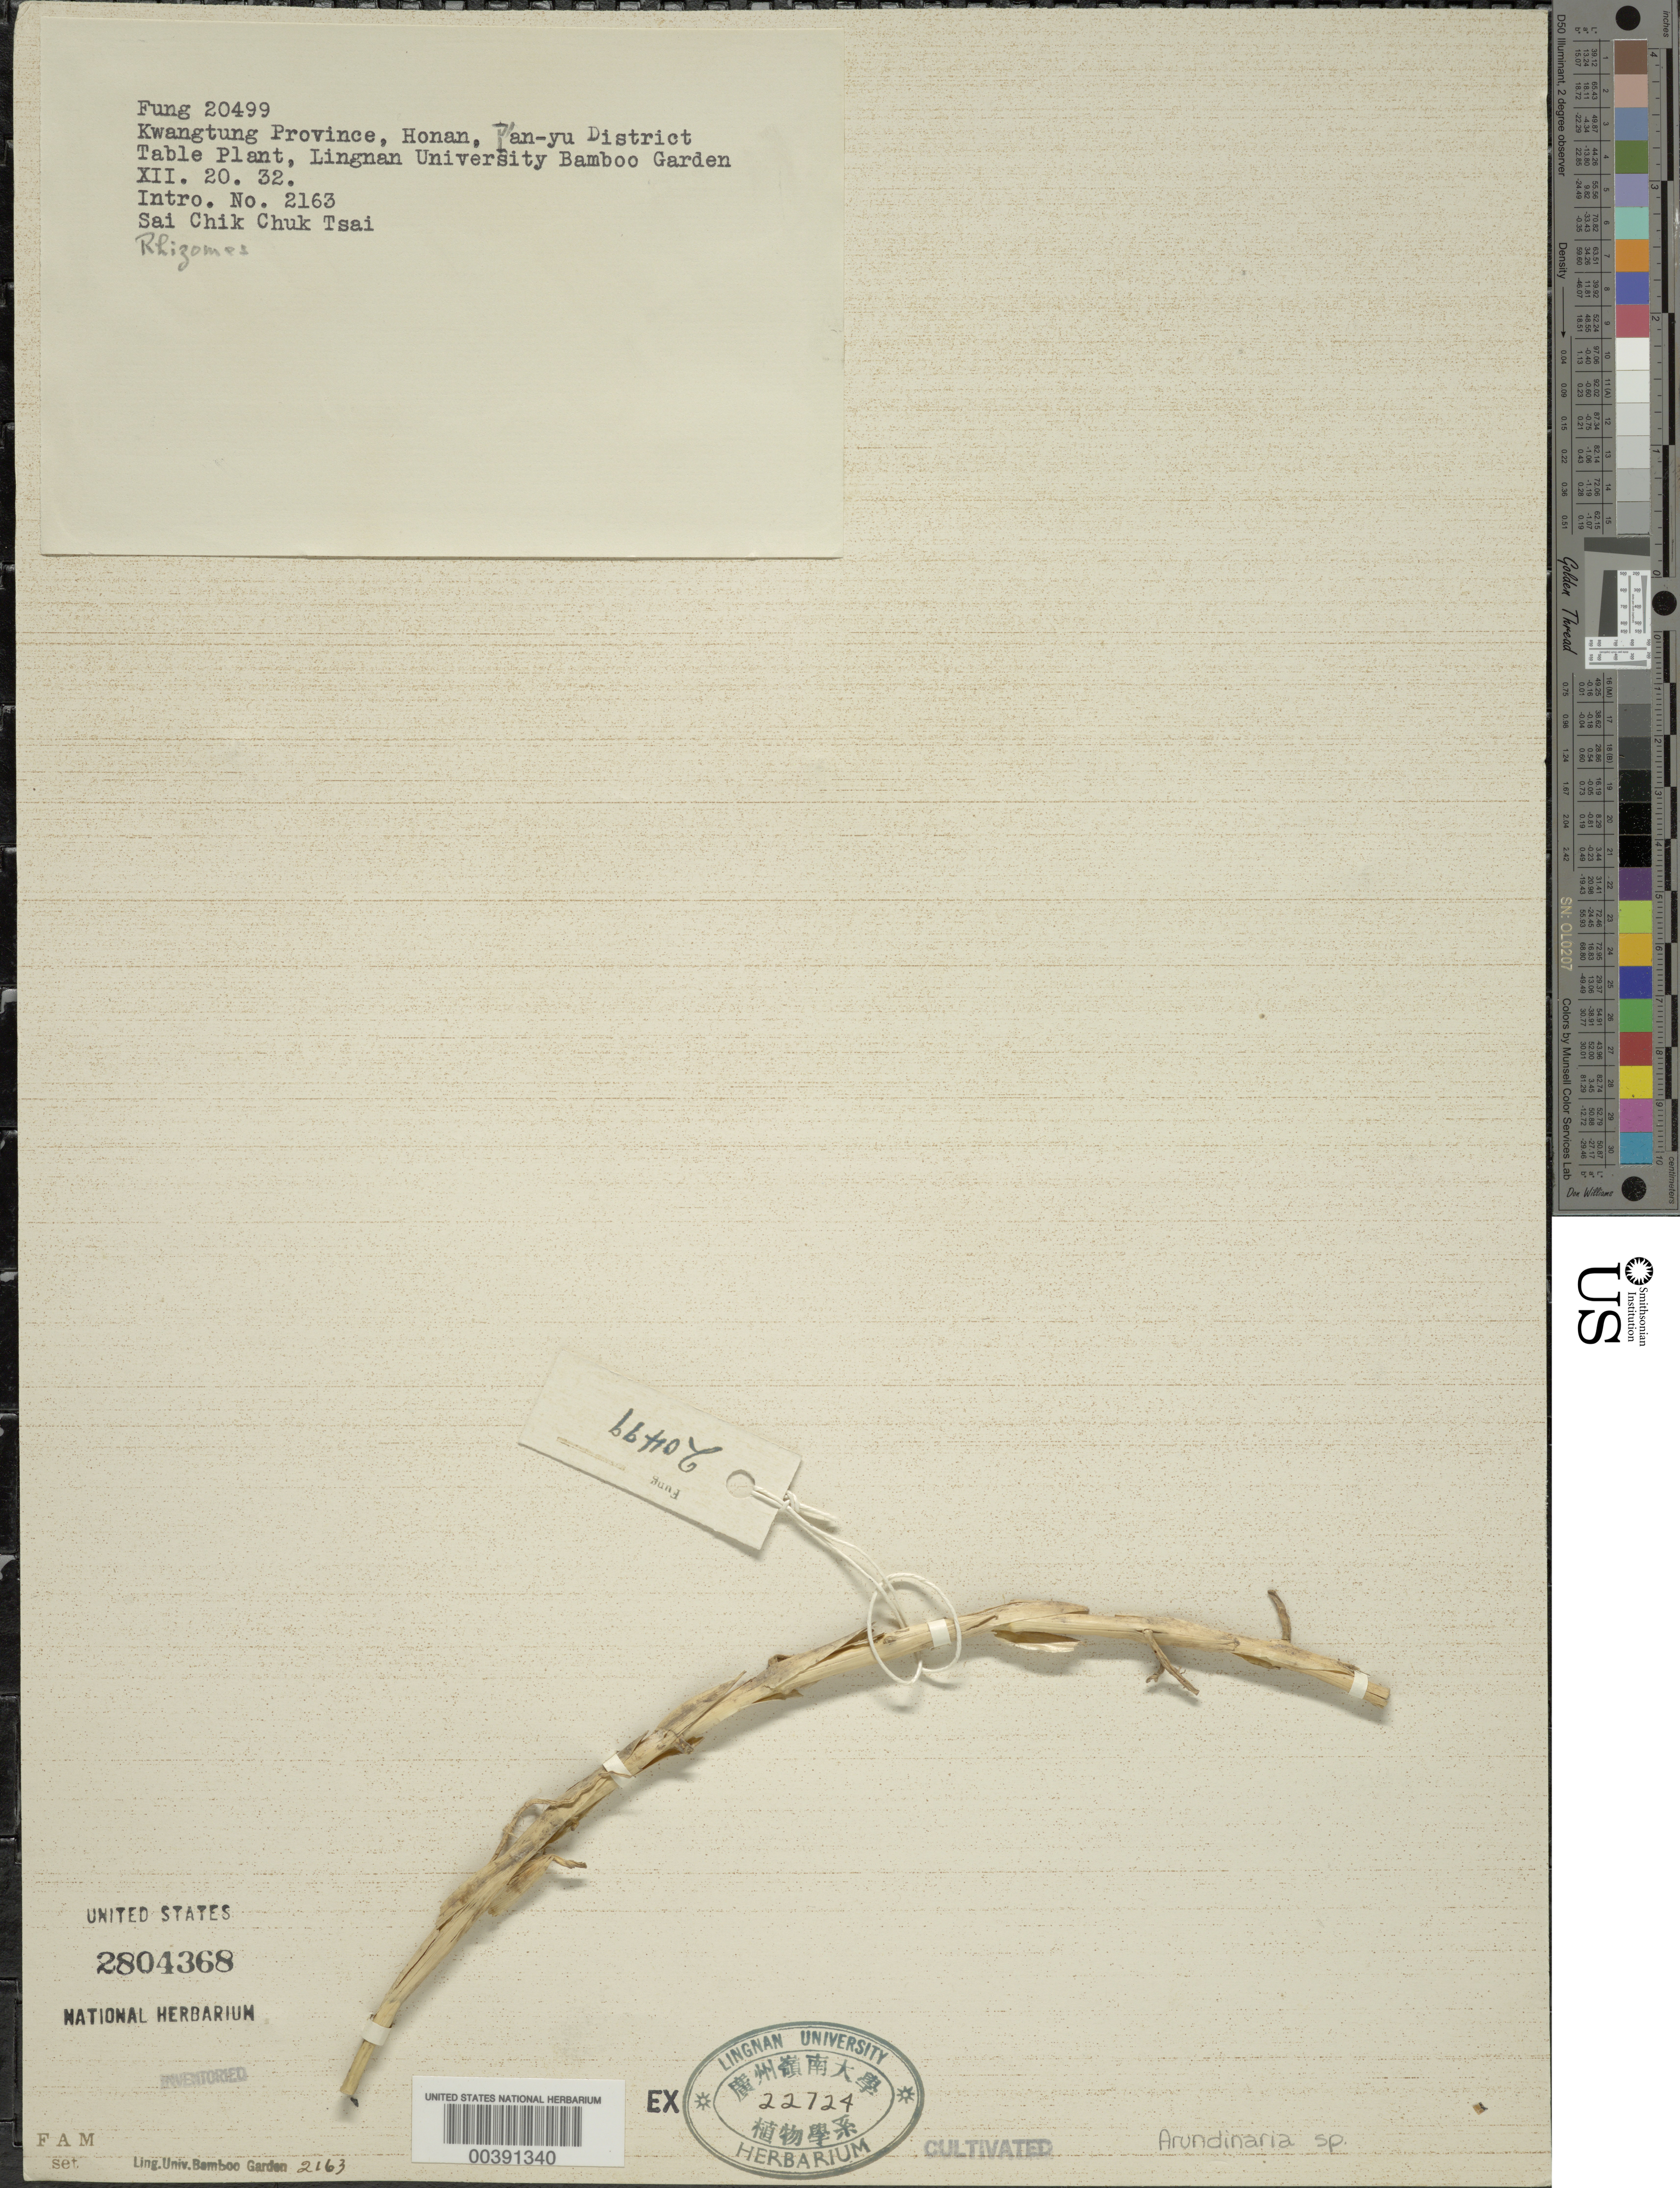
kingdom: Plantae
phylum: Tracheophyta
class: Liliopsida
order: Poales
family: Poaceae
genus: Arundinaria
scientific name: Arundinaria sp.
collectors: H. L. Fung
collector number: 20499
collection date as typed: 20 Dec 1932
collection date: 1932-12-20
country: China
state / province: Guangdong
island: Honam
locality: Lingnan University Bamboo Garden, Honan, Pan-yu District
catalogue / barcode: US 2804368